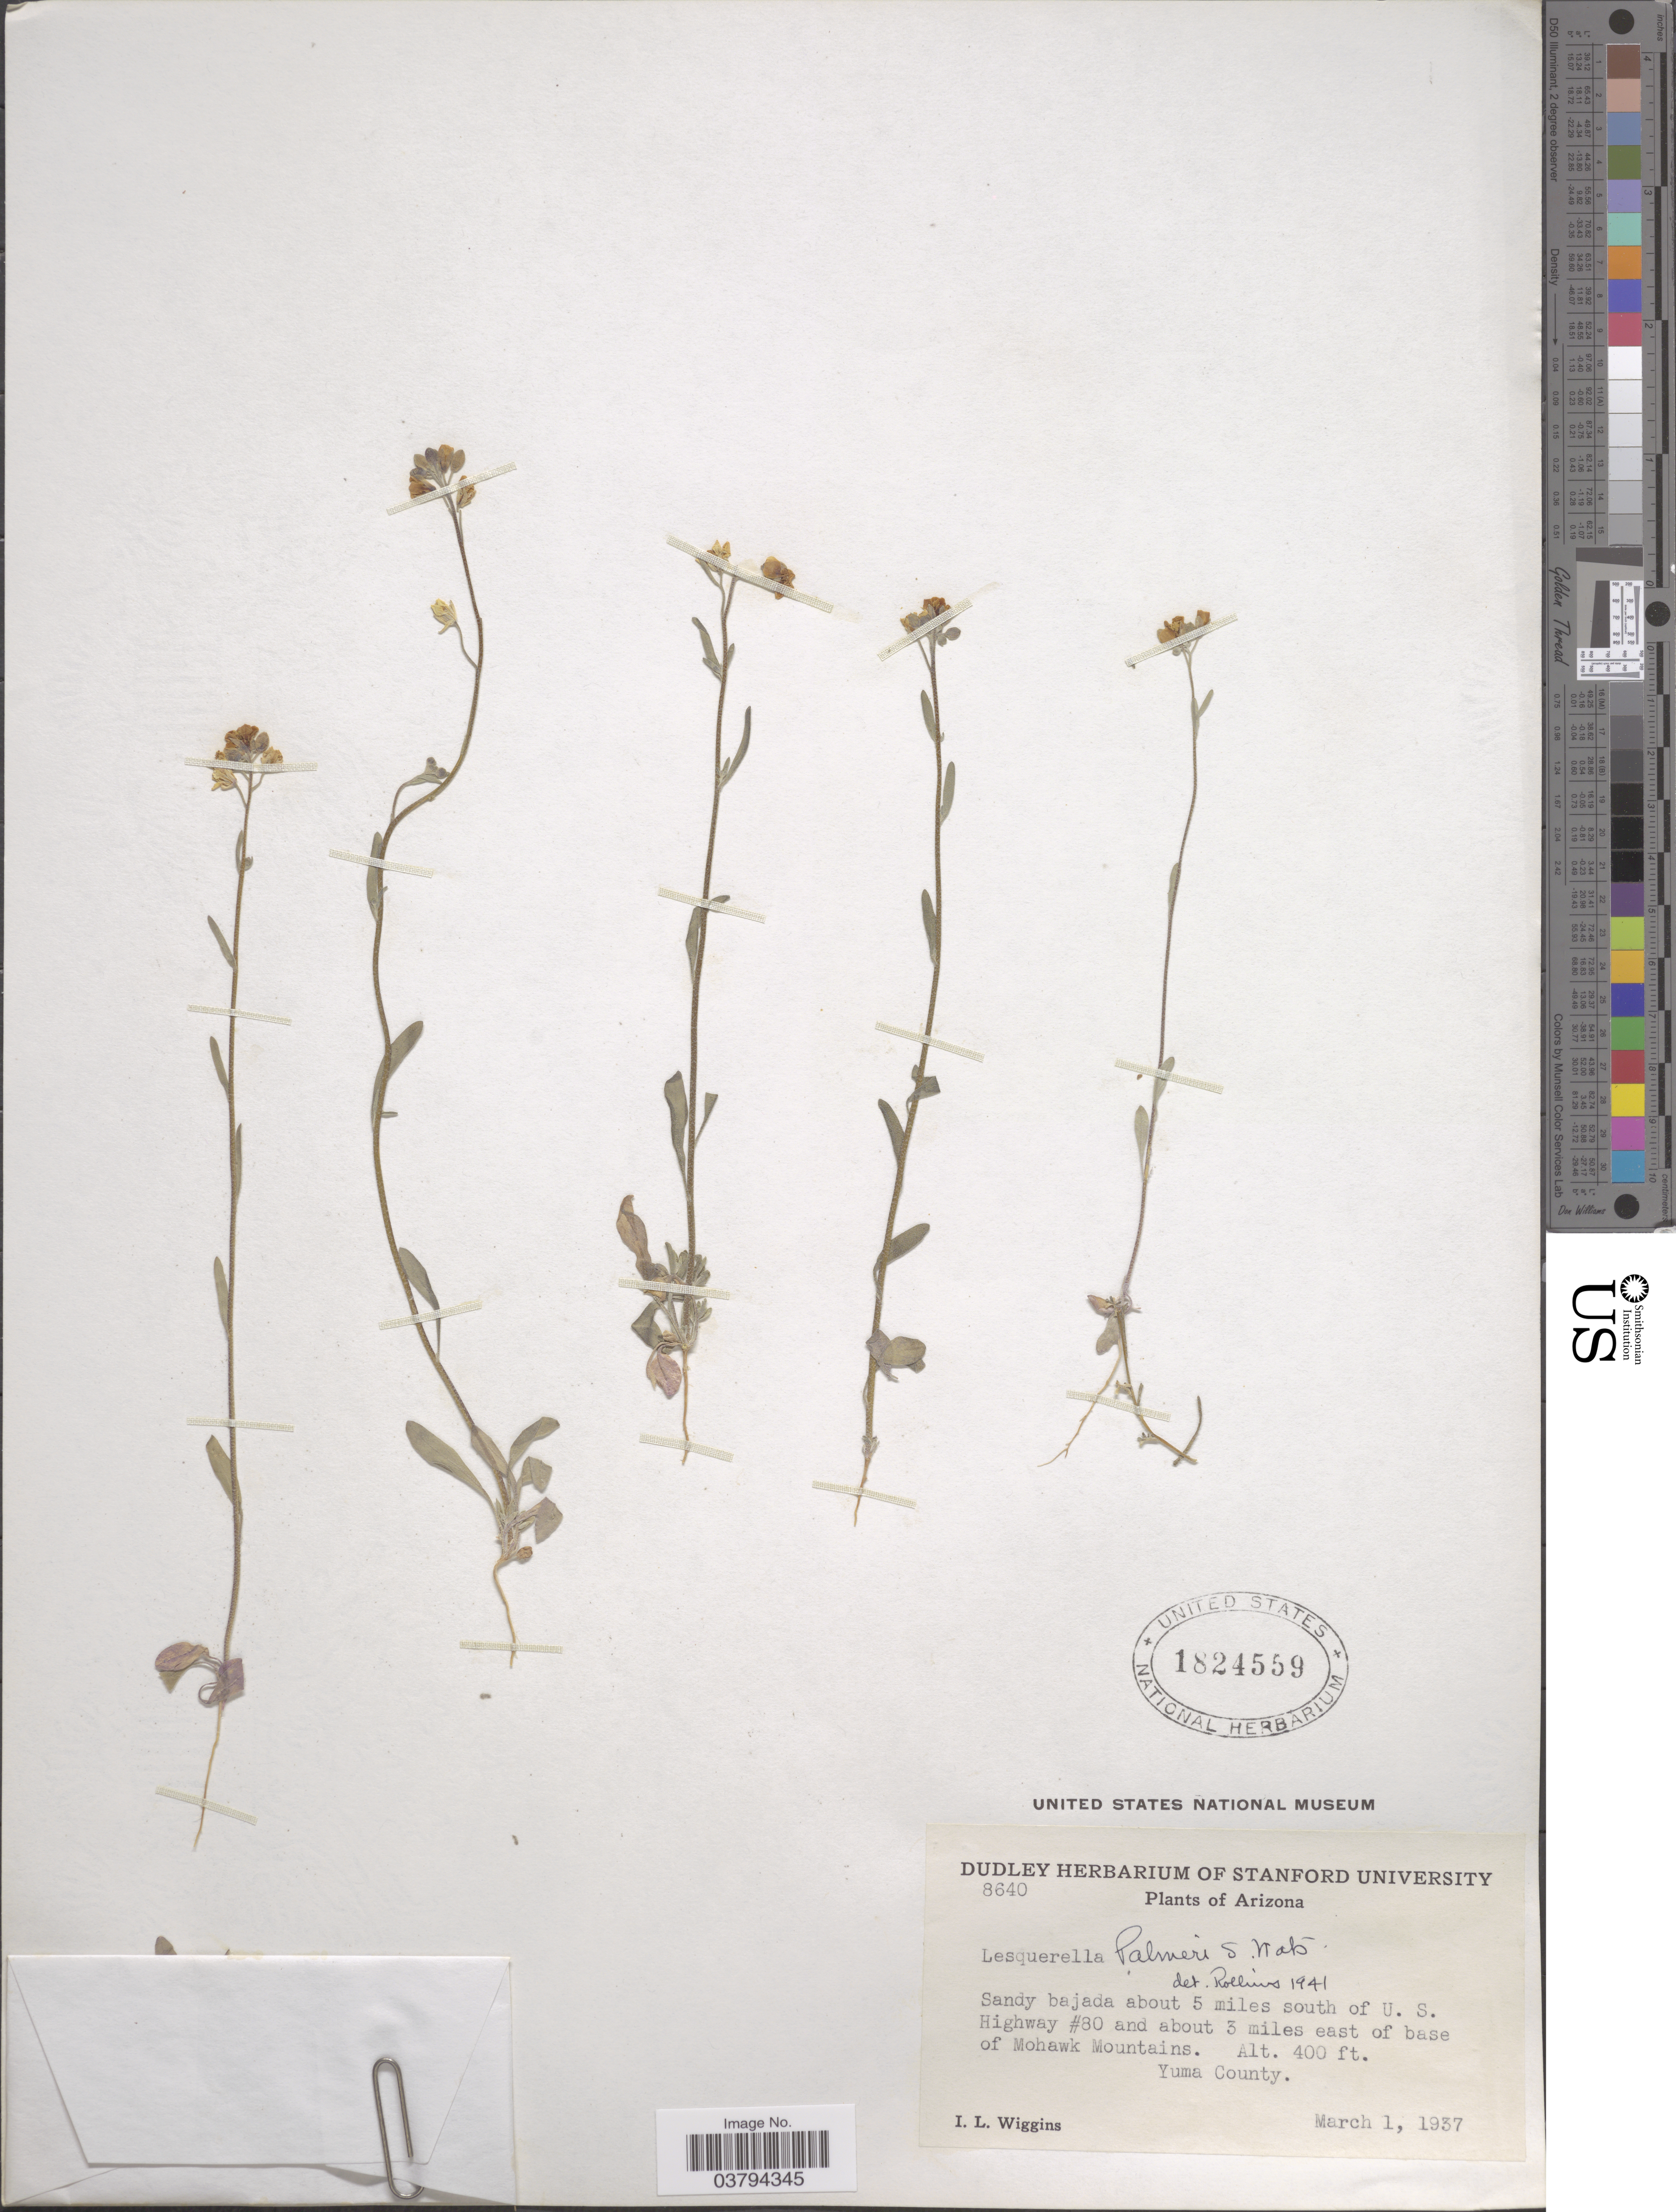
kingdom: Plantae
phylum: Tracheophyta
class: Magnoliopsida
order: Brassicales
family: Brassicaceae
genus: Lesquerella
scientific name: Lesquerella tenella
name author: A. Nelson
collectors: I. L. Wiggins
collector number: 8640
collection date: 1937-03-01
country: United States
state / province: Arizona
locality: Sandy bajada about 5 miles south of U. S. Highway #80 and about 3 miles east of base of Mohawk Mountains. Yuma County.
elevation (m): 122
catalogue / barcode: US 1824559